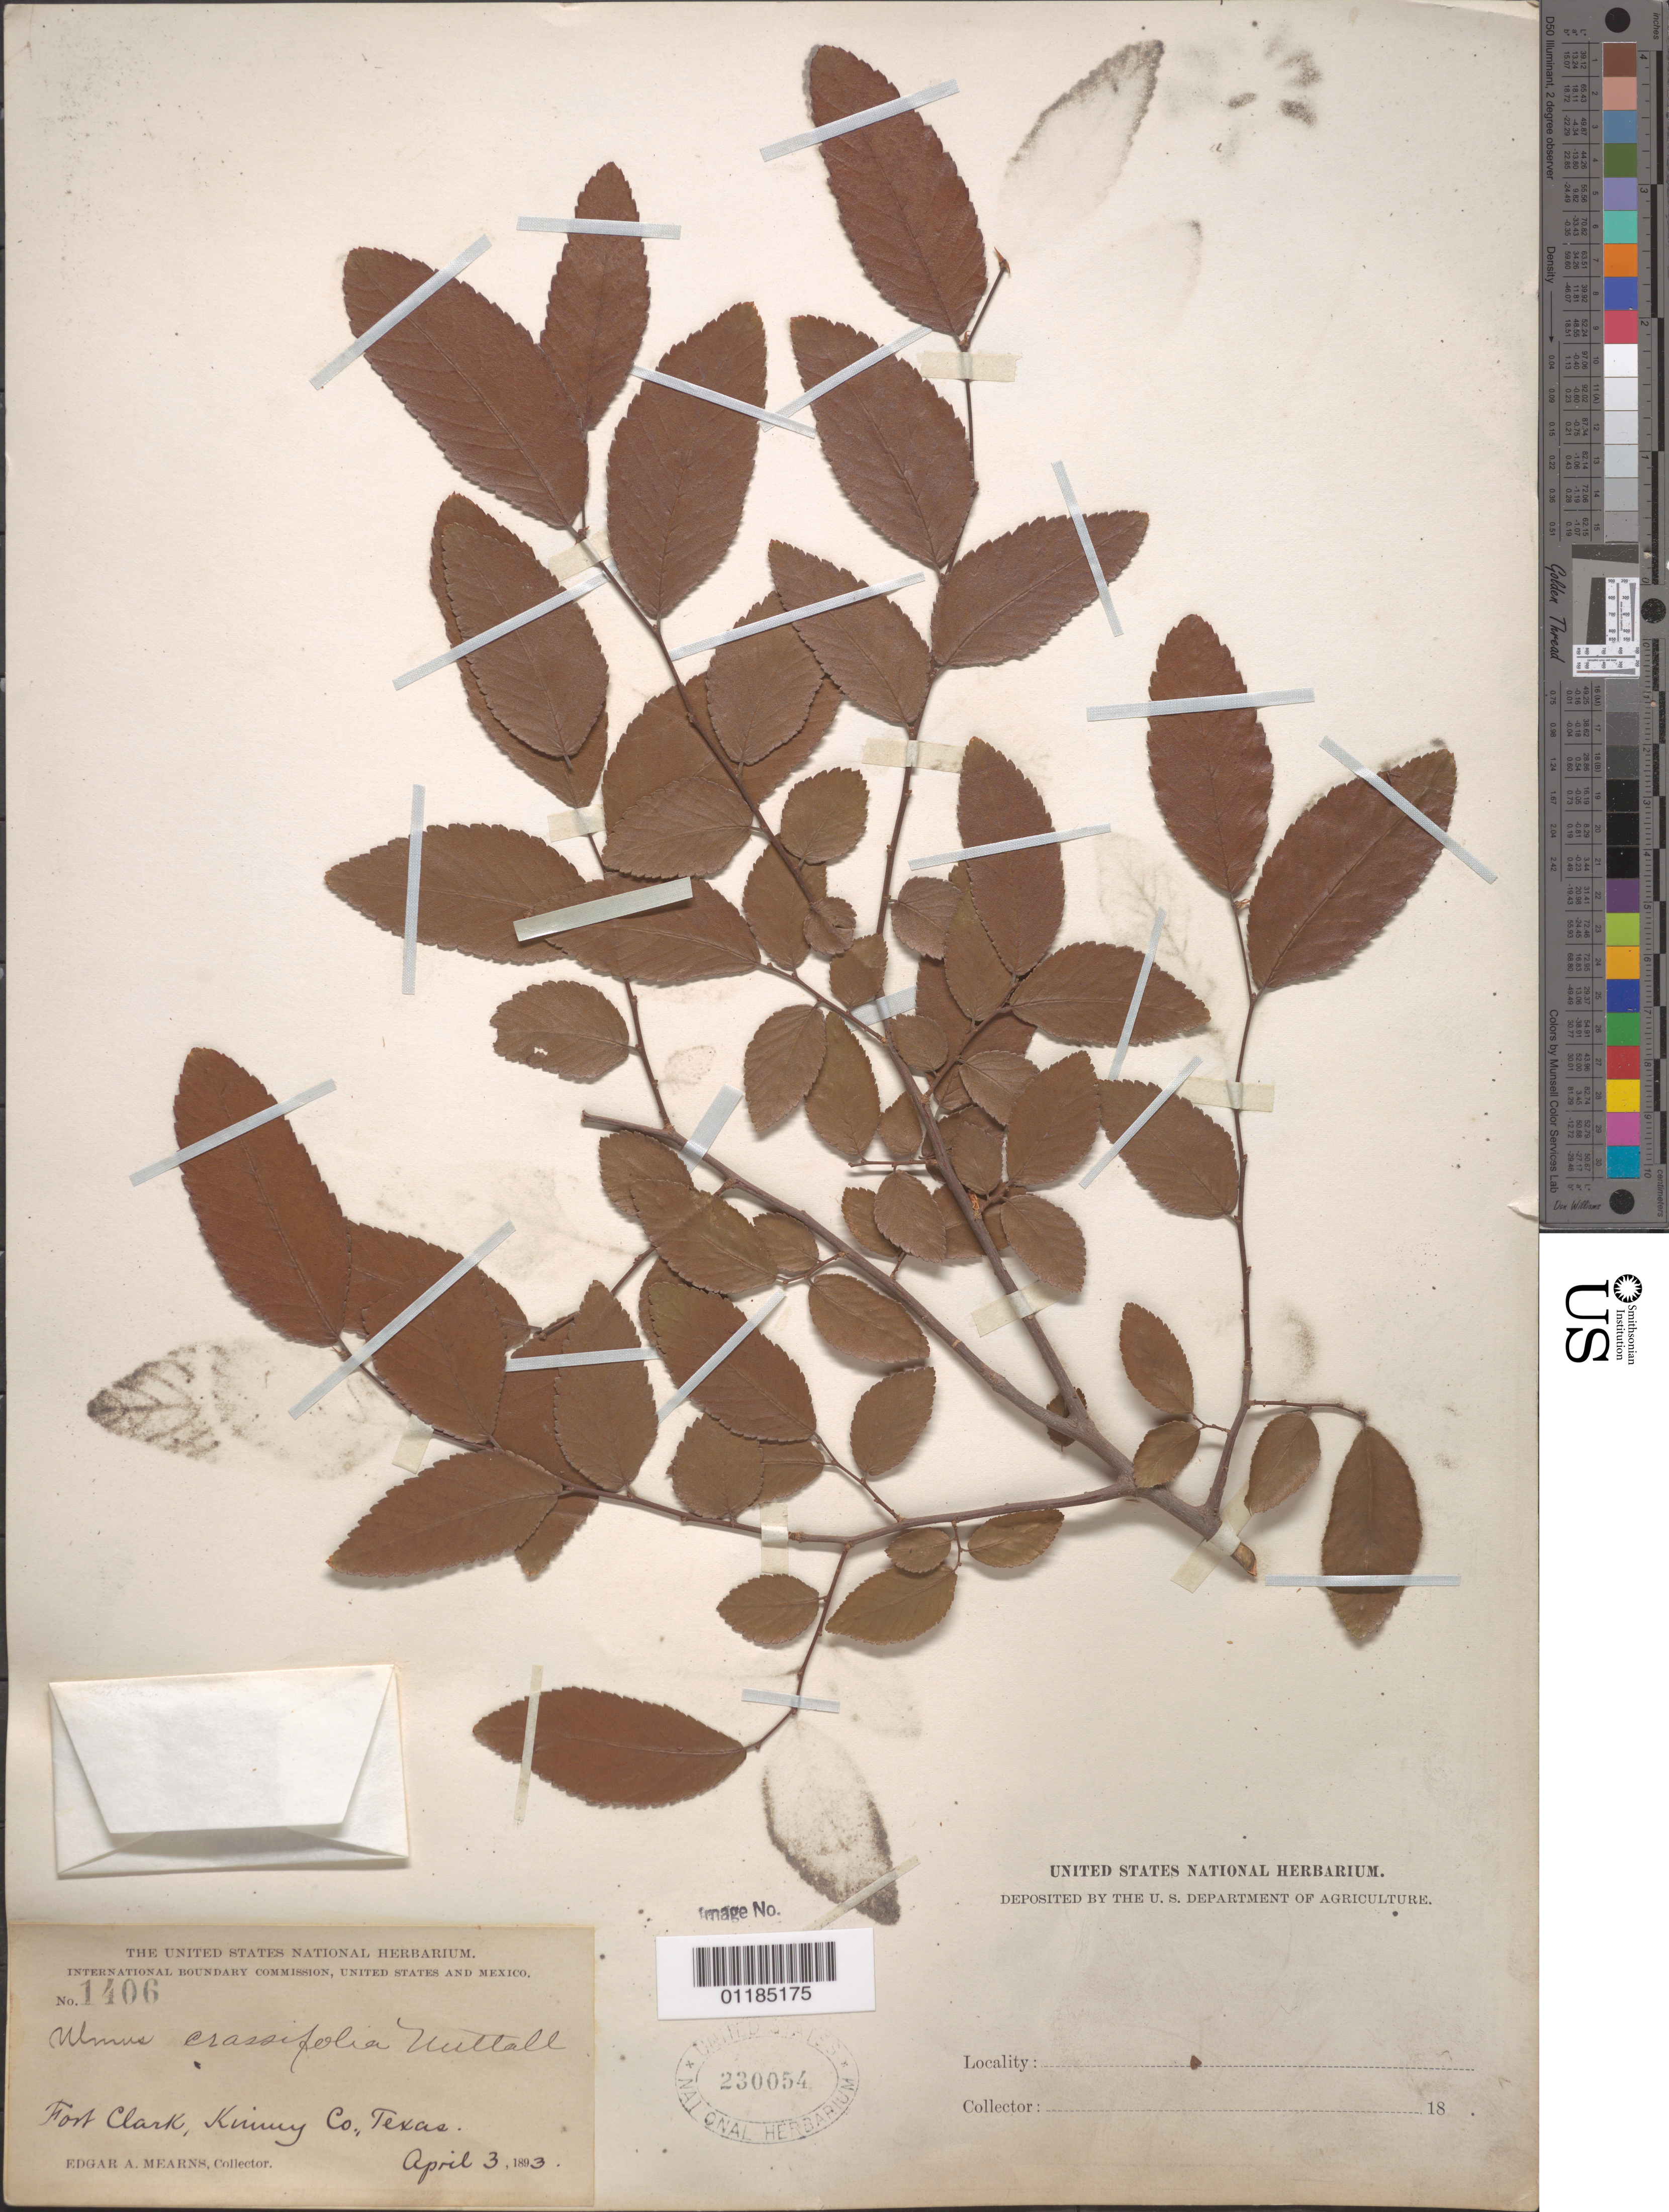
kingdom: Plantae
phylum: Tracheophyta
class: Magnoliopsida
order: Rosales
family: Ulmaceae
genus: Ulmus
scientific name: Ulmus crassifolia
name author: Nutt.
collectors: E. A. Mearns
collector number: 1406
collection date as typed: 03 Apr 1893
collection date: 1893-04-03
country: United States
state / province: Texas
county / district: Kinney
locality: Fort Clark.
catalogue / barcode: US 230054